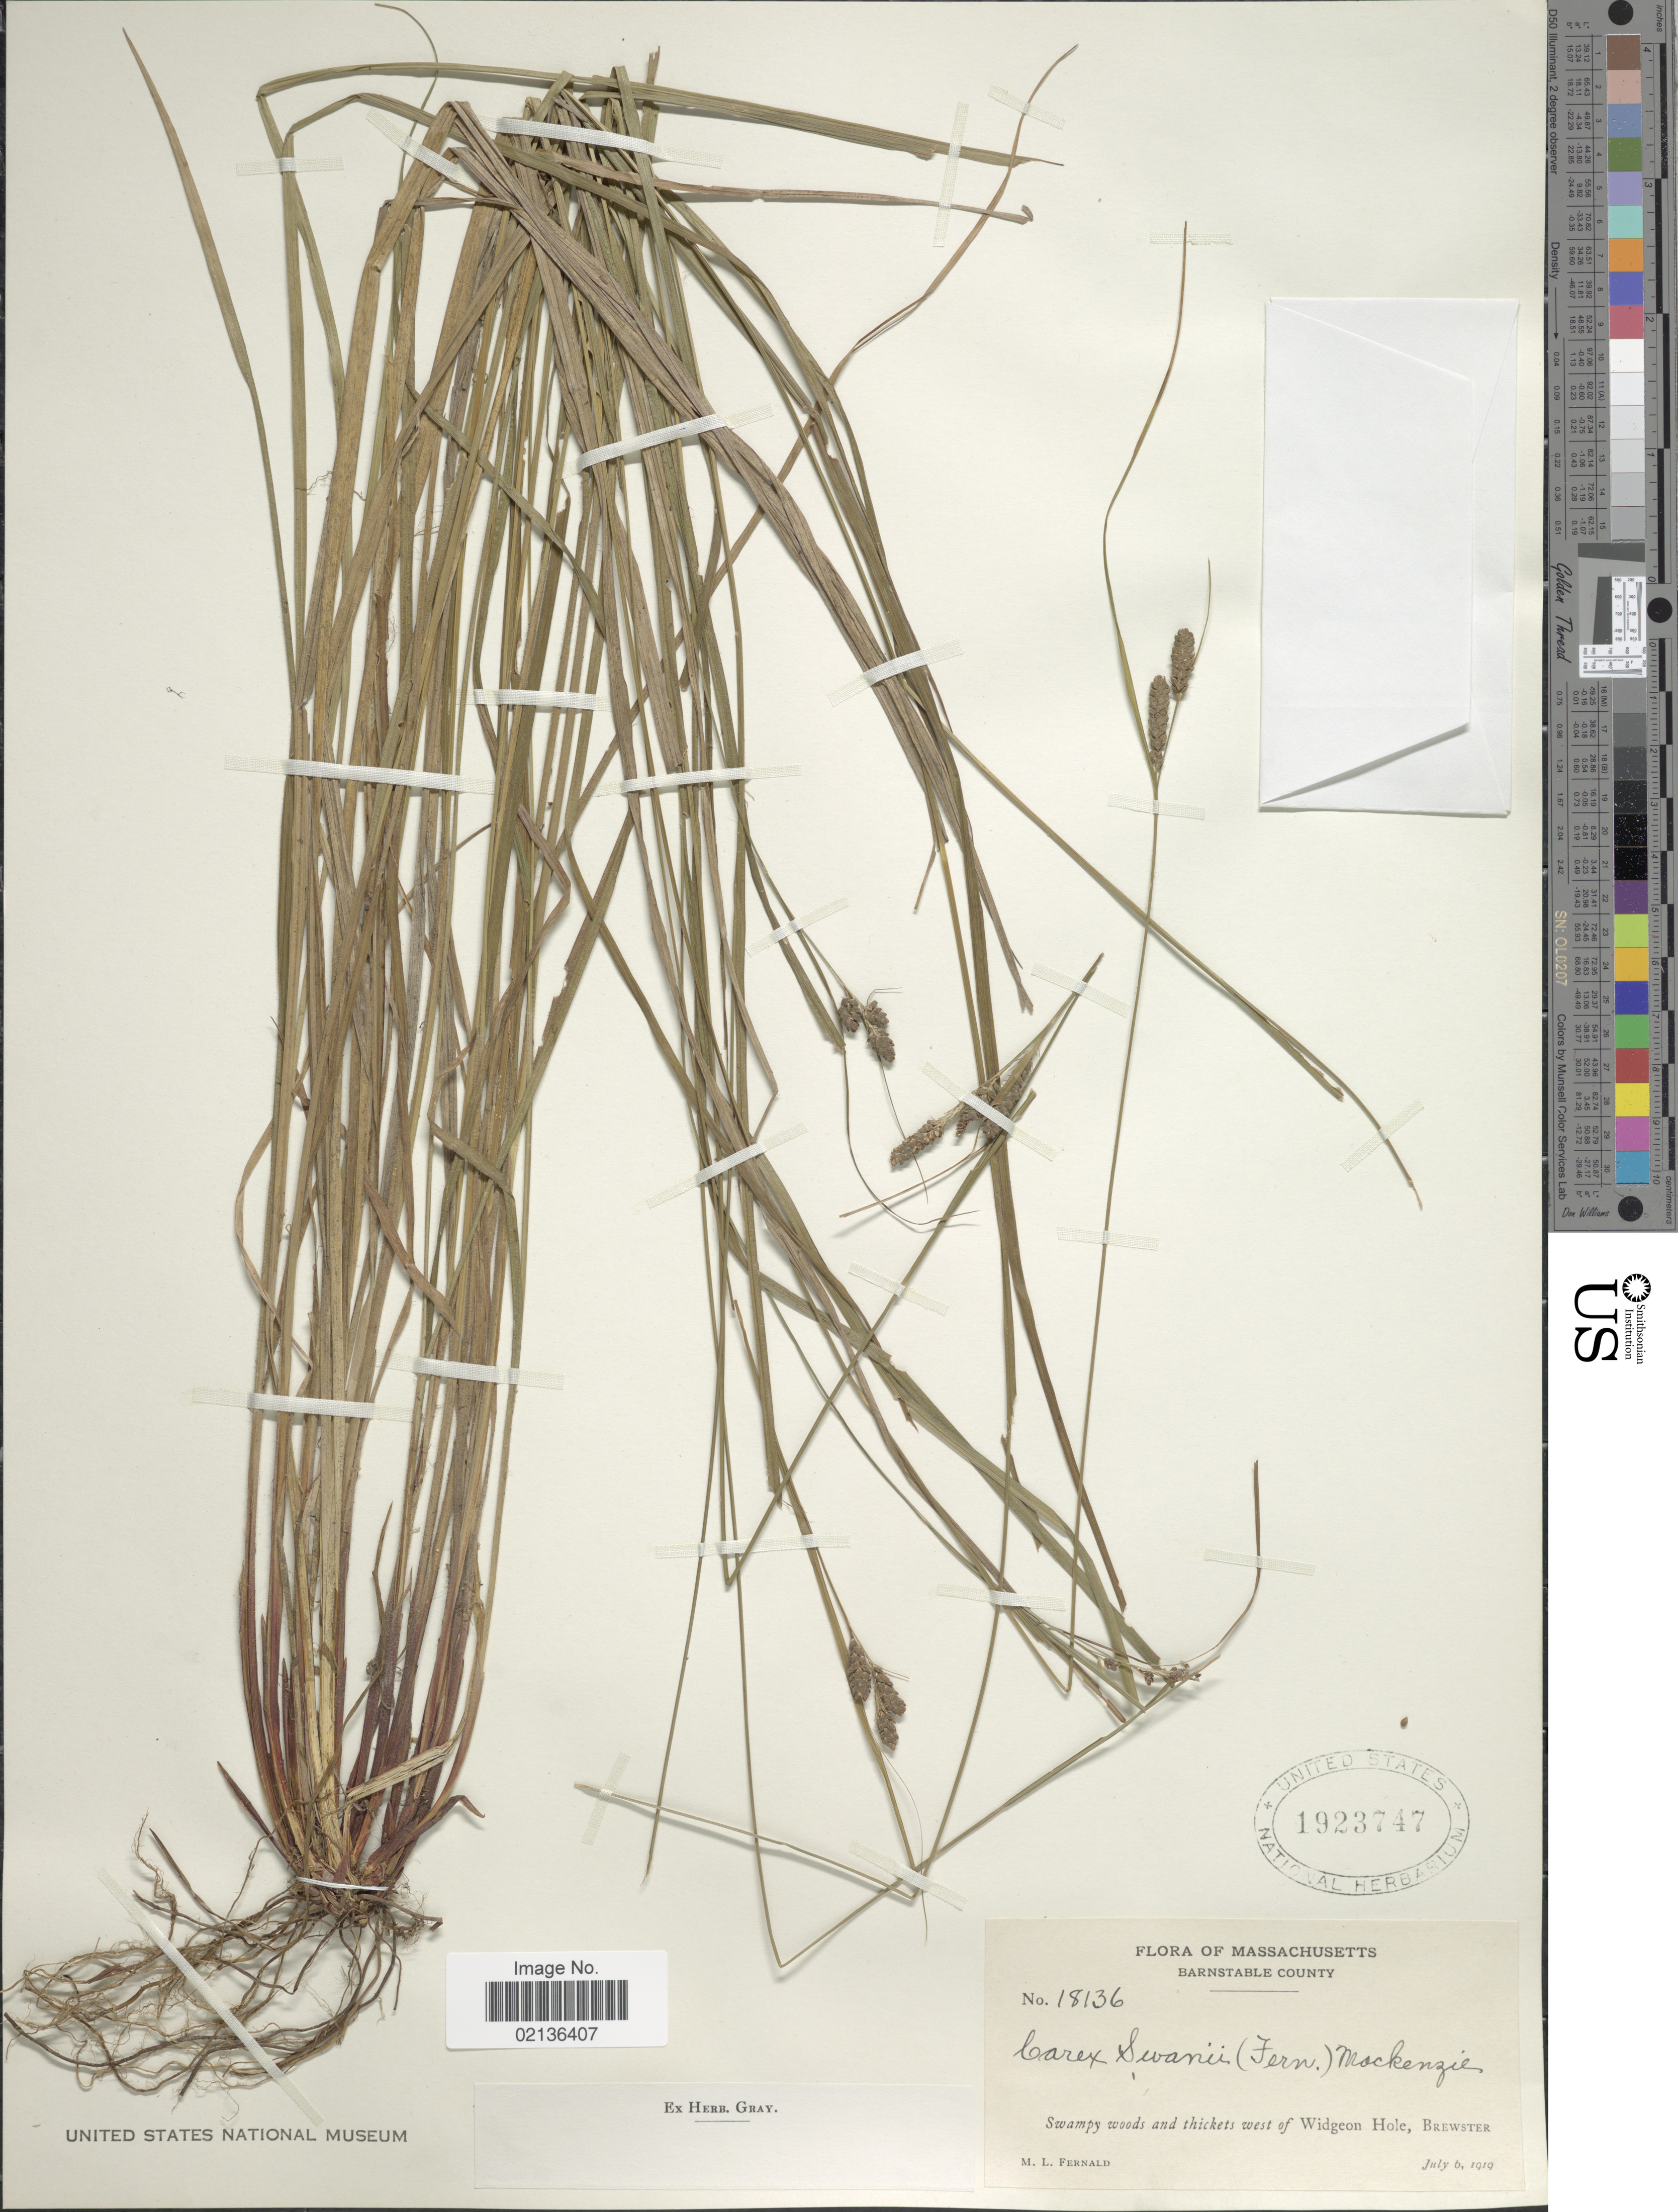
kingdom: Plantae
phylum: Tracheophyta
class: Liliopsida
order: Poales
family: Cyperaceae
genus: Carex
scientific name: Carex swanii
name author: (Fernald) Mack.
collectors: M. L. Fernald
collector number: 18136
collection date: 1919-07-06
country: United States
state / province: Massachusetts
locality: Barnstable County, Swampy woods and thickets west of Widgeon Hole, Brewster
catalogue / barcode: US 1923747